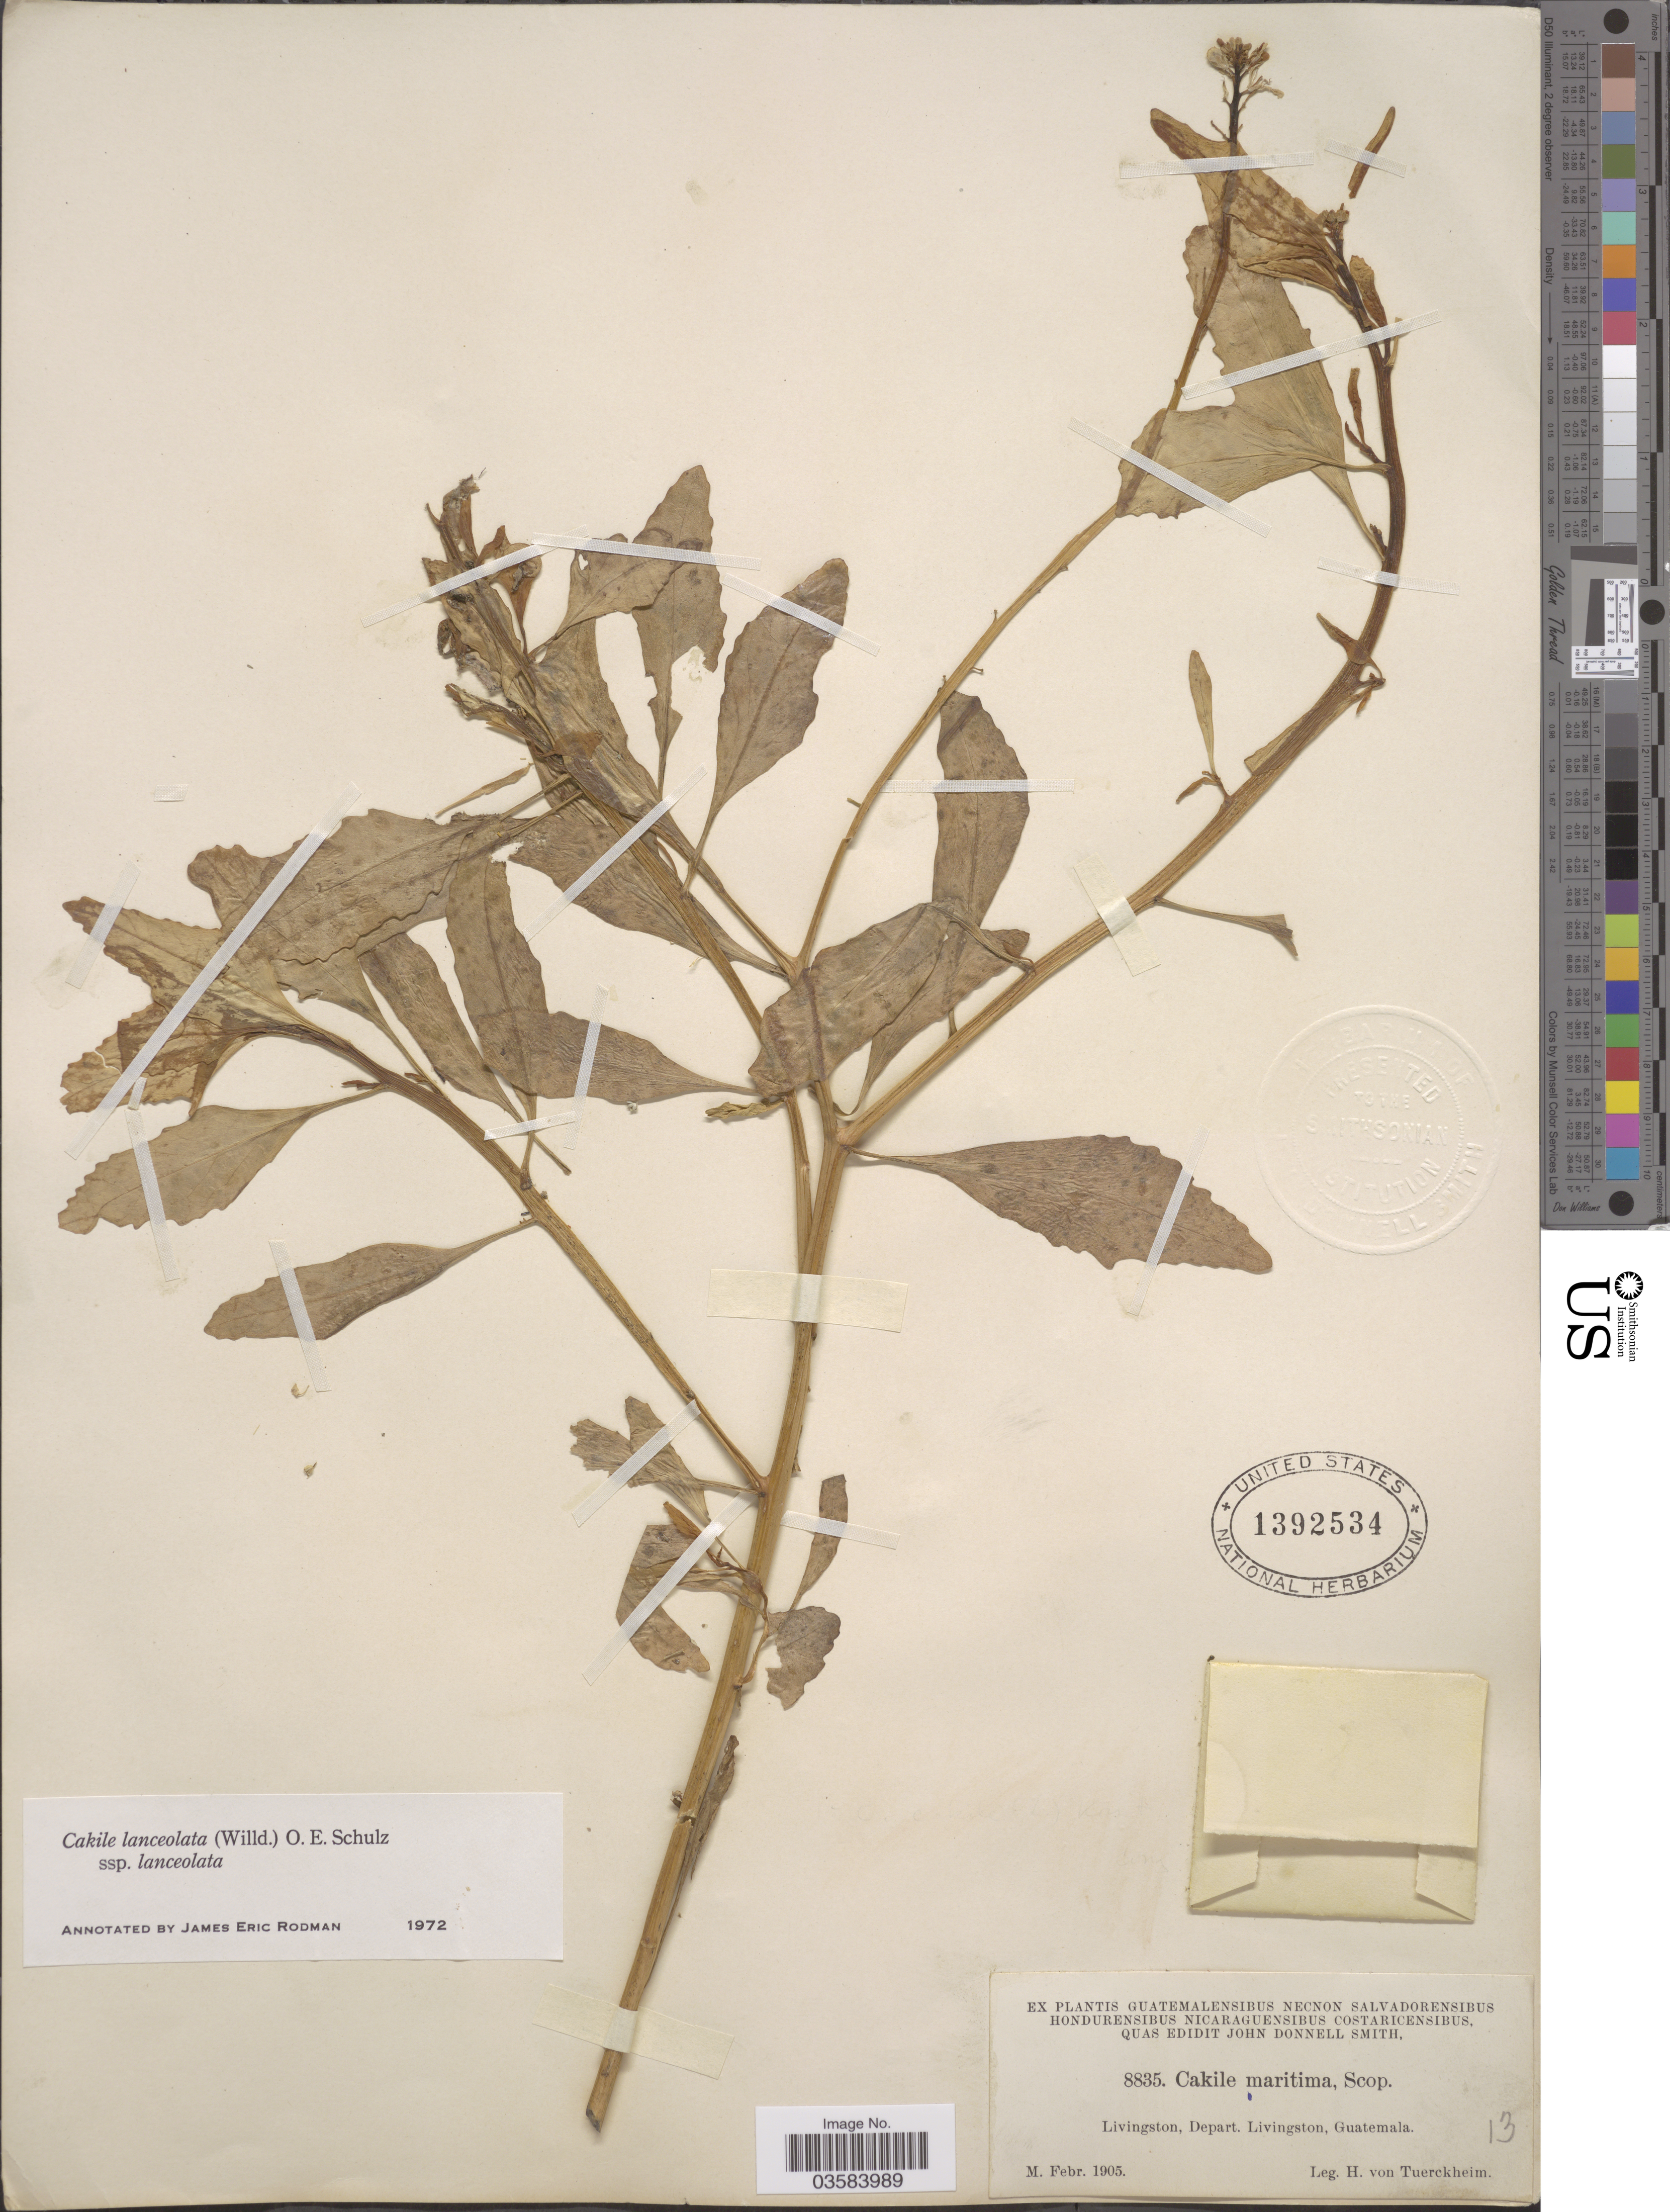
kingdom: Plantae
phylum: Tracheophyta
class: Magnoliopsida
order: Brassicales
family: Brassicaceae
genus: Cakile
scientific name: Cakile lanceolata subsp. lanceolata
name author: (Willd.) O.E. Schulz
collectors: H. von Tuerckheim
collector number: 8835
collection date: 1905-02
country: Guatemala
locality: Livingston, Depart. Livingston.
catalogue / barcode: US 1392534